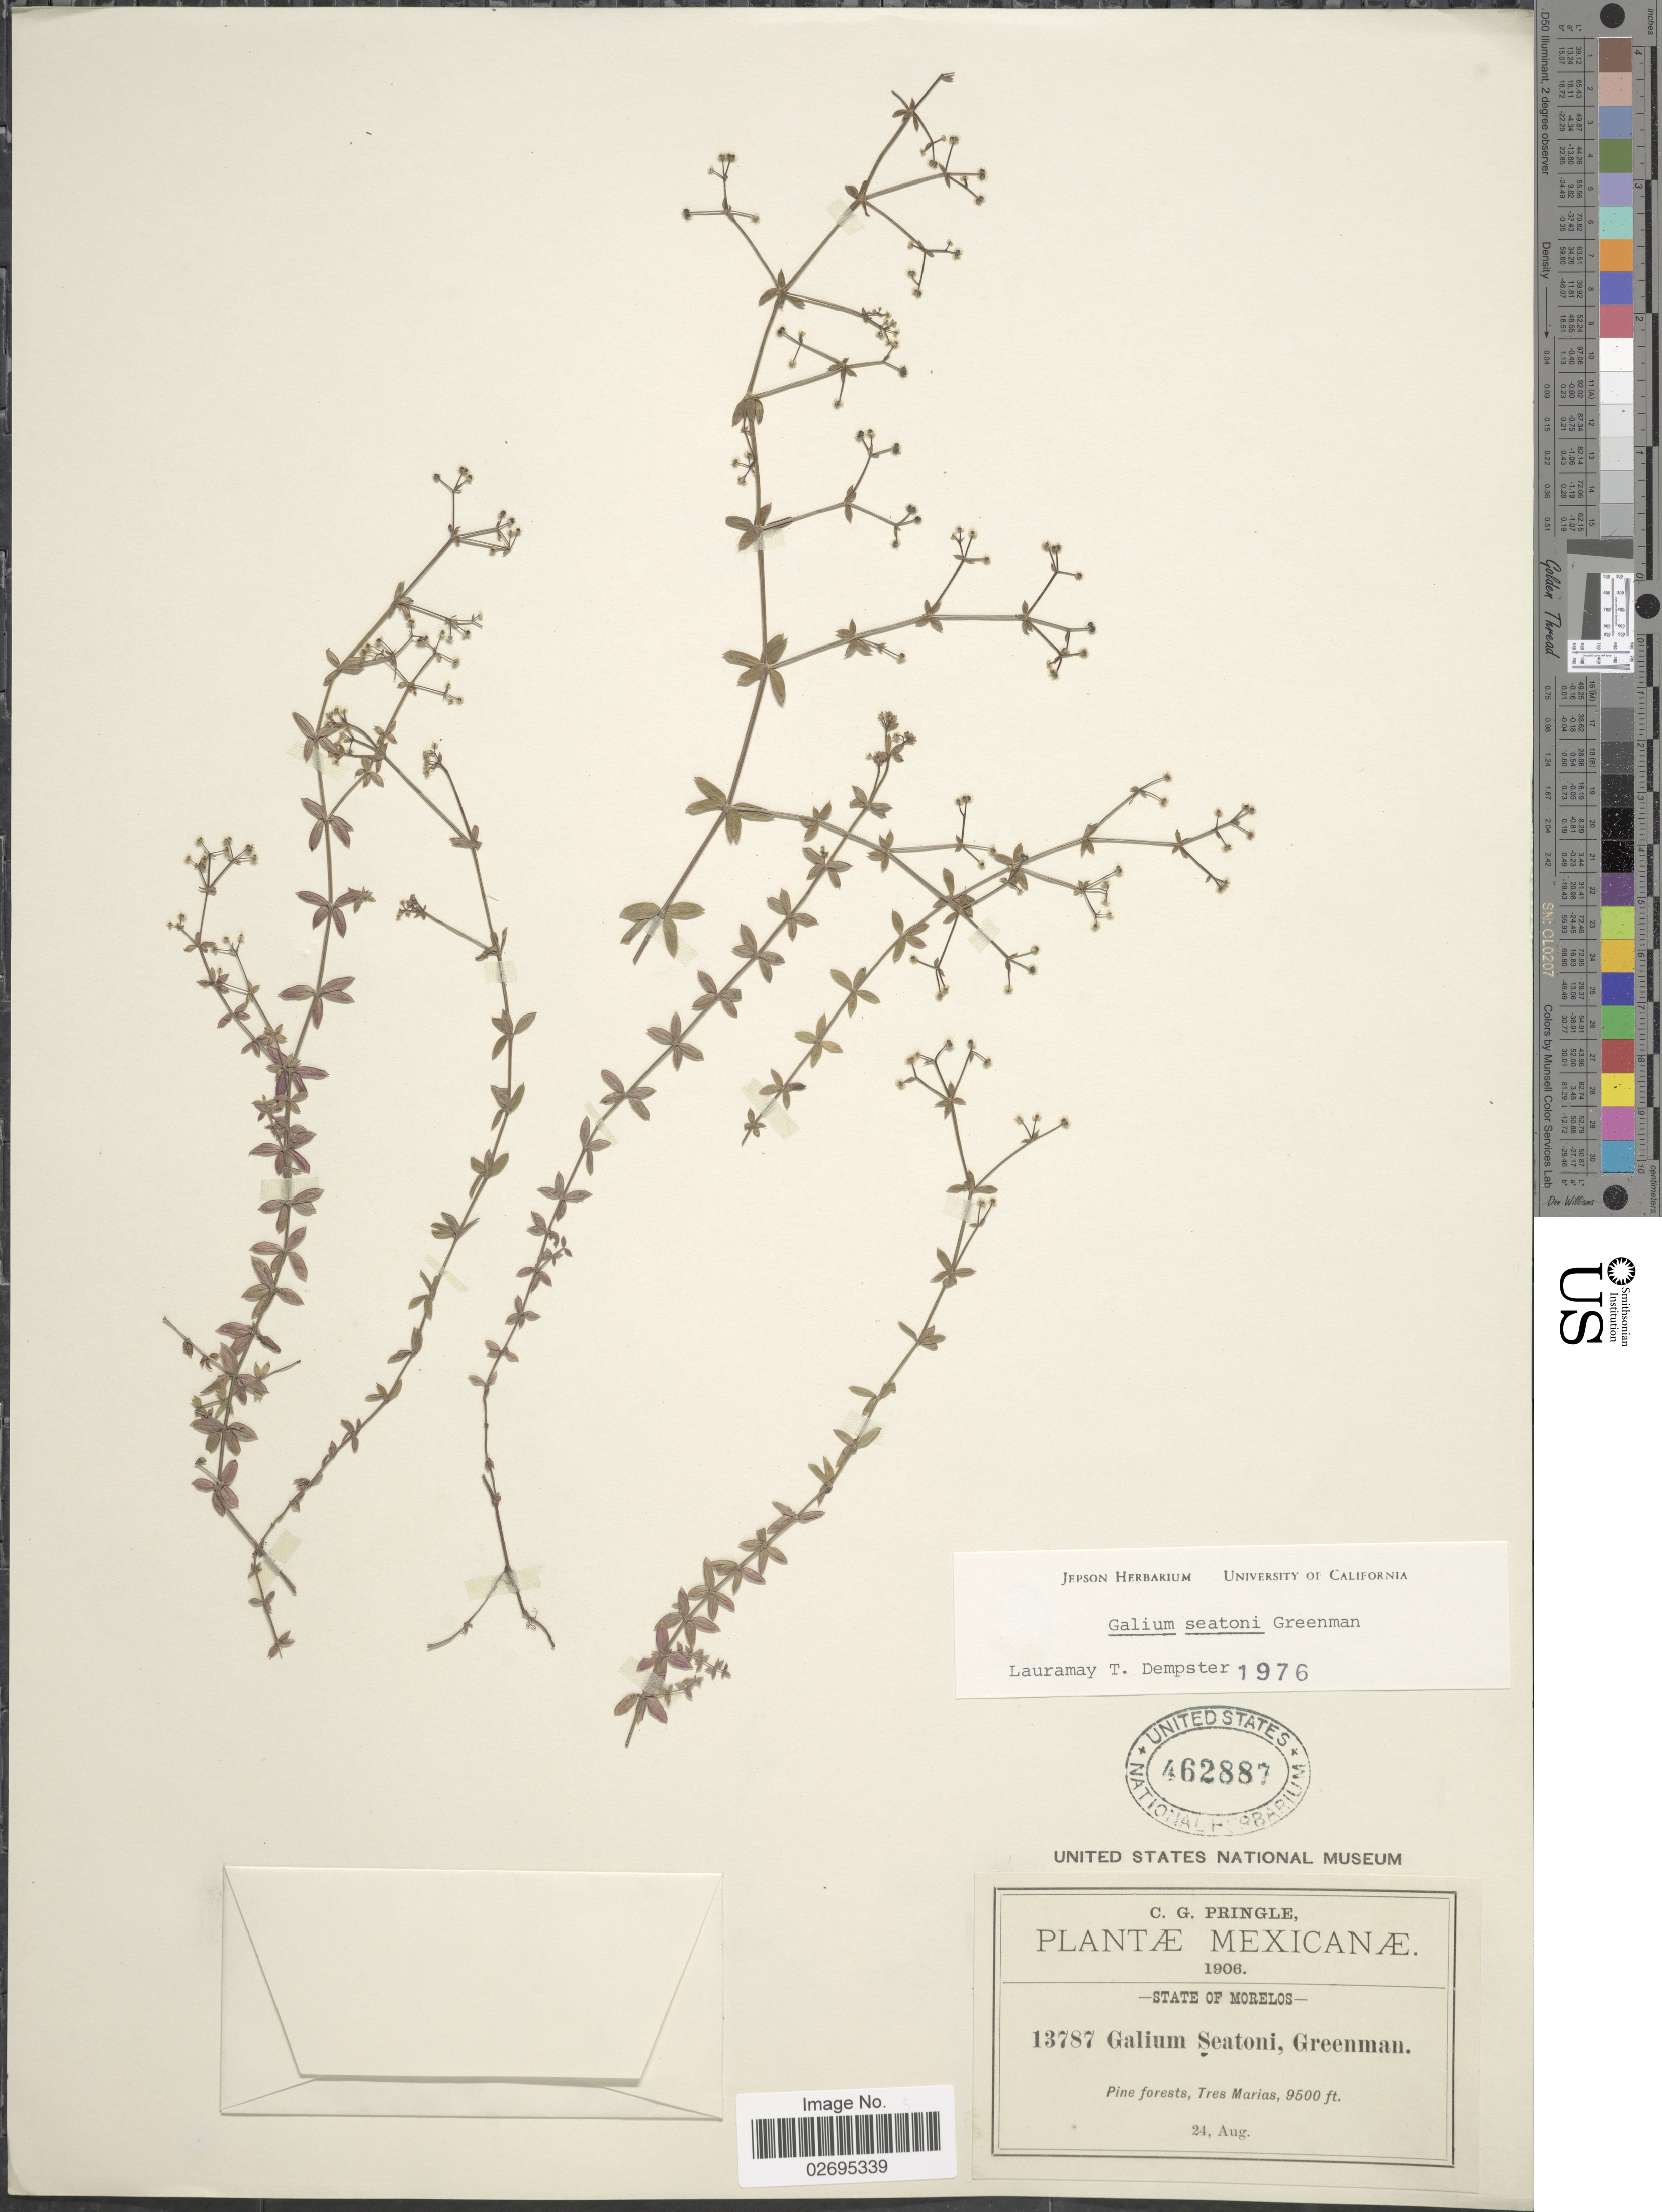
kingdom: Plantae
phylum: Tracheophyta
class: Magnoliopsida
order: Gentianales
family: Rubiaceae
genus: Galium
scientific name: Galium seatonii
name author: Greenm.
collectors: C. G. Pringle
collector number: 13787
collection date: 1906-08-24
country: Mexico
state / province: Morelos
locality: Pine forest, Tres Marias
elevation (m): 2896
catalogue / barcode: US 462887